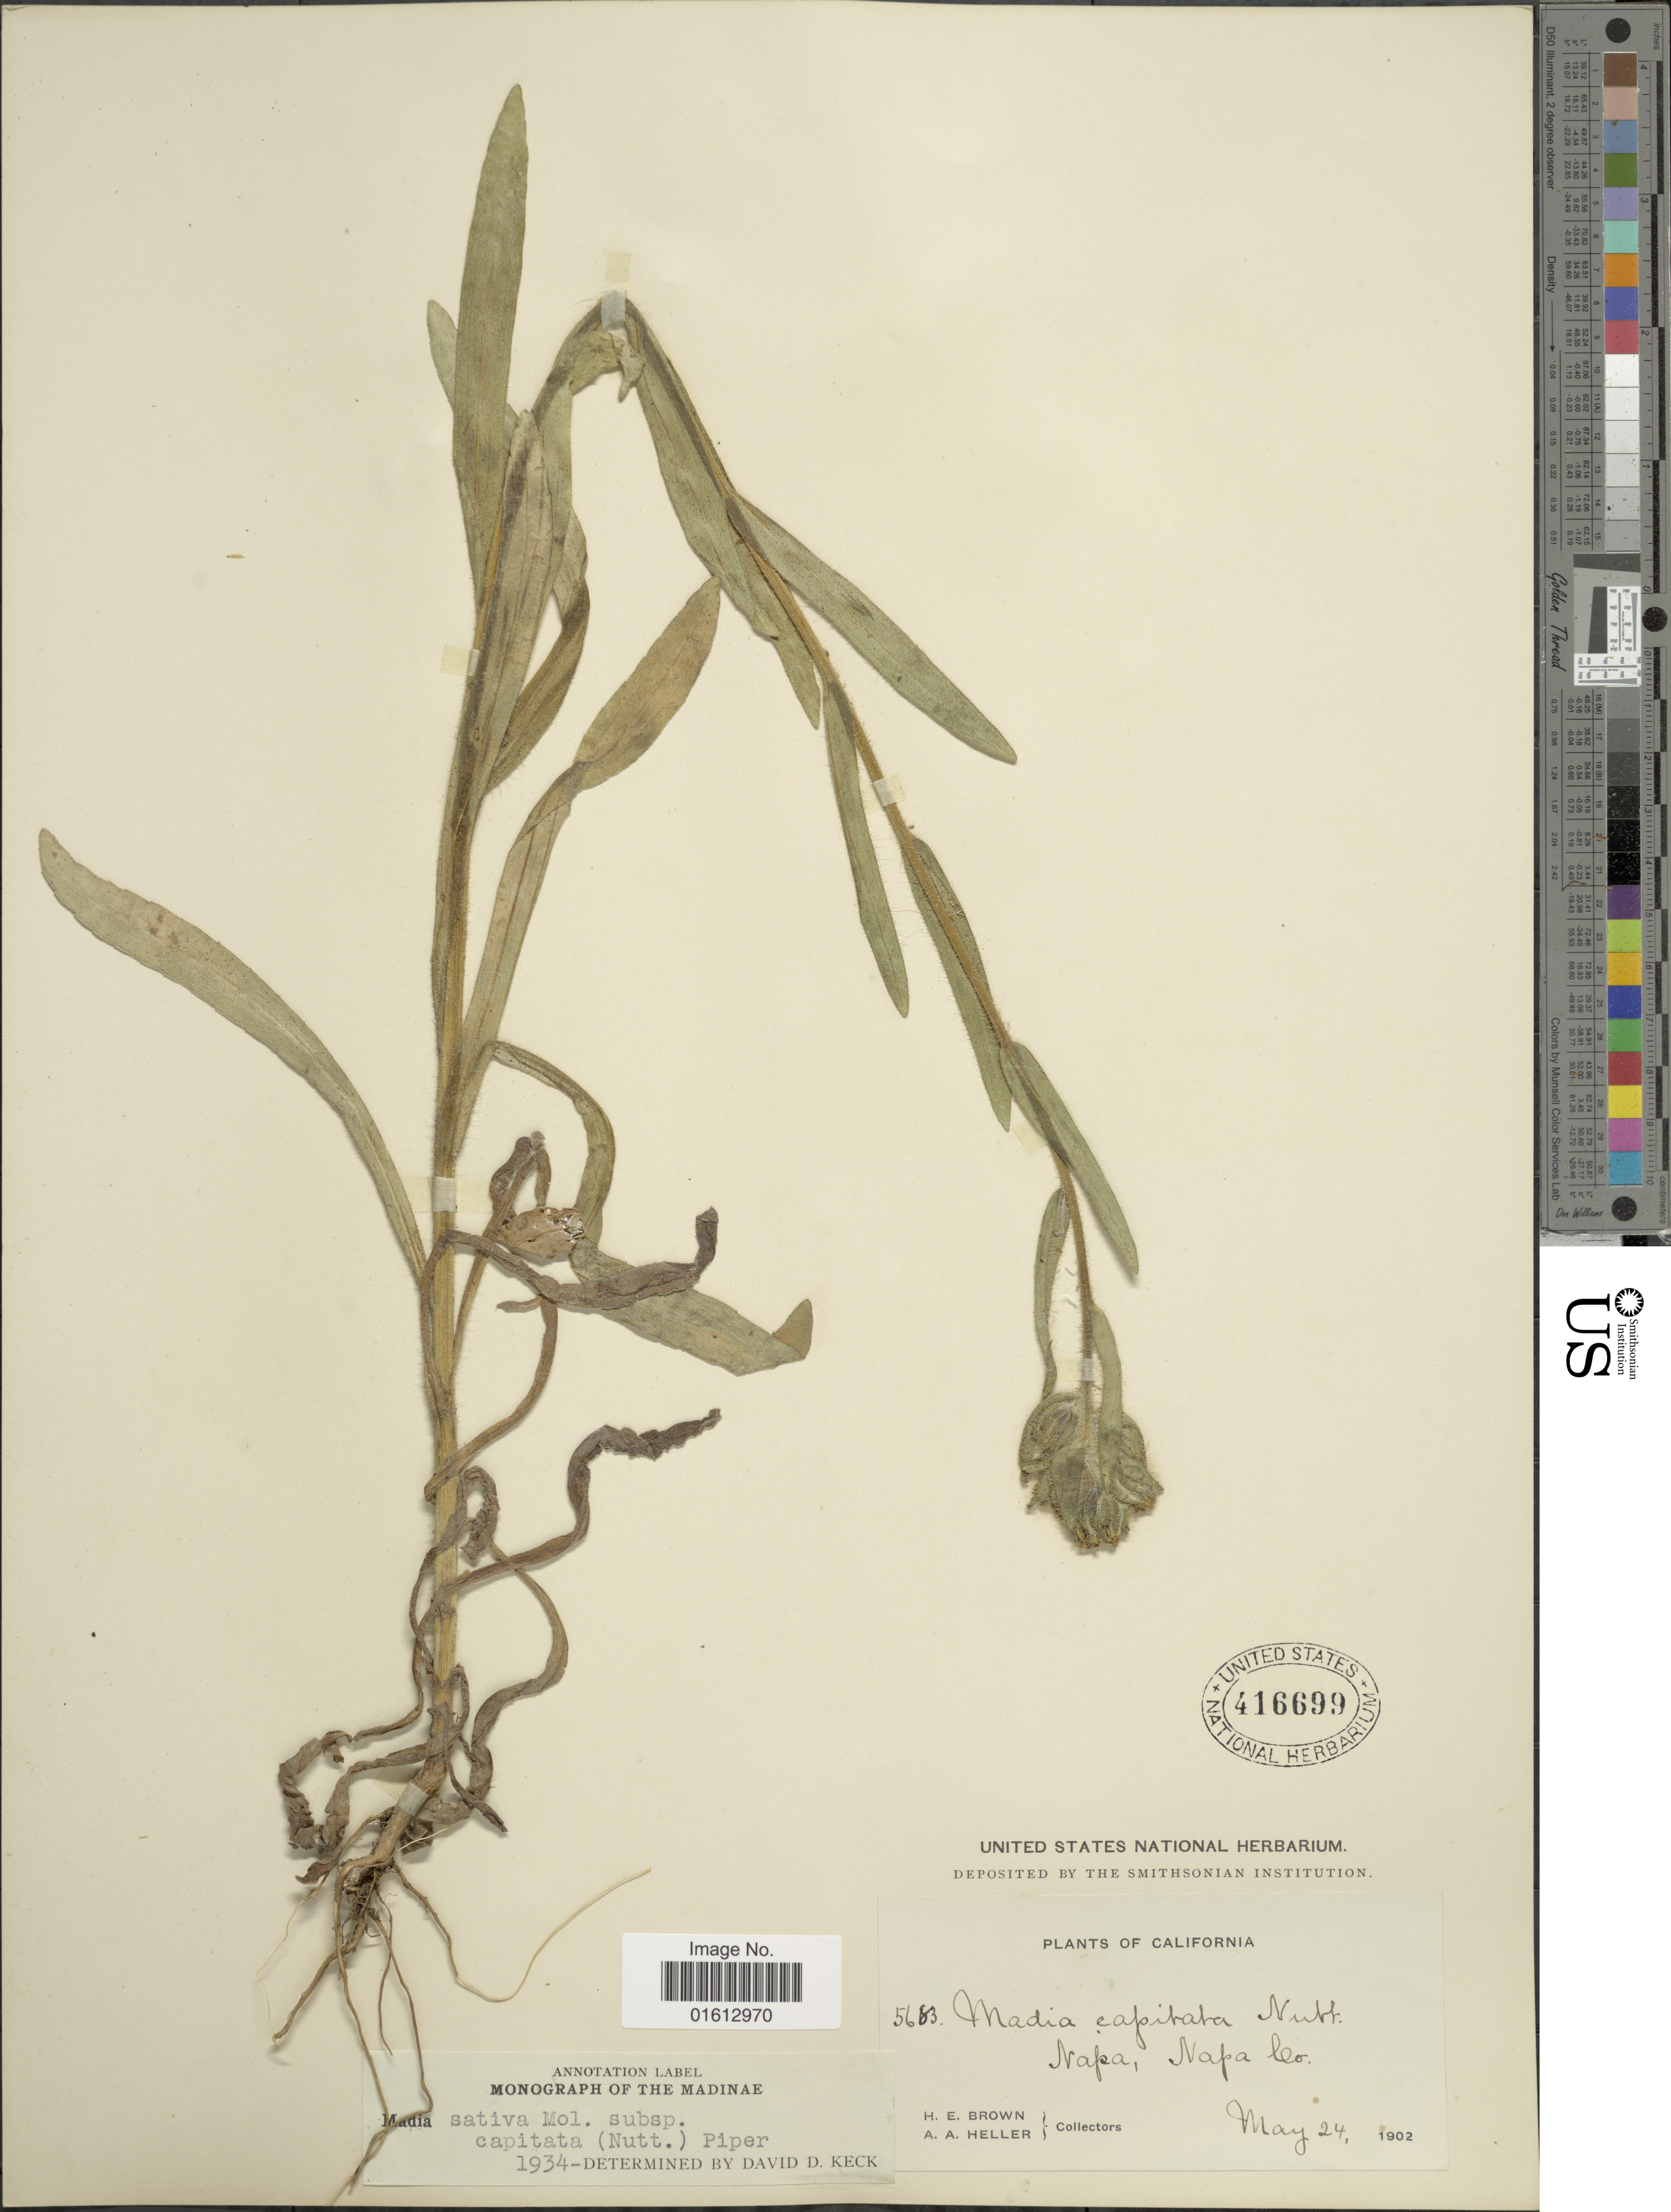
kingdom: Plantae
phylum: Tracheophyta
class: Magnoliopsida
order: Asterales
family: Asteraceae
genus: Madia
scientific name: Madia sativa subsp. capitata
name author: (Nutt.) Piper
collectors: H. E. Brown & A. A. Heller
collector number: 5683*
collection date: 1902-05-24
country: United States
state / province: California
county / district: Napa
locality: Napa, Napa Co.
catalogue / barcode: US 416699